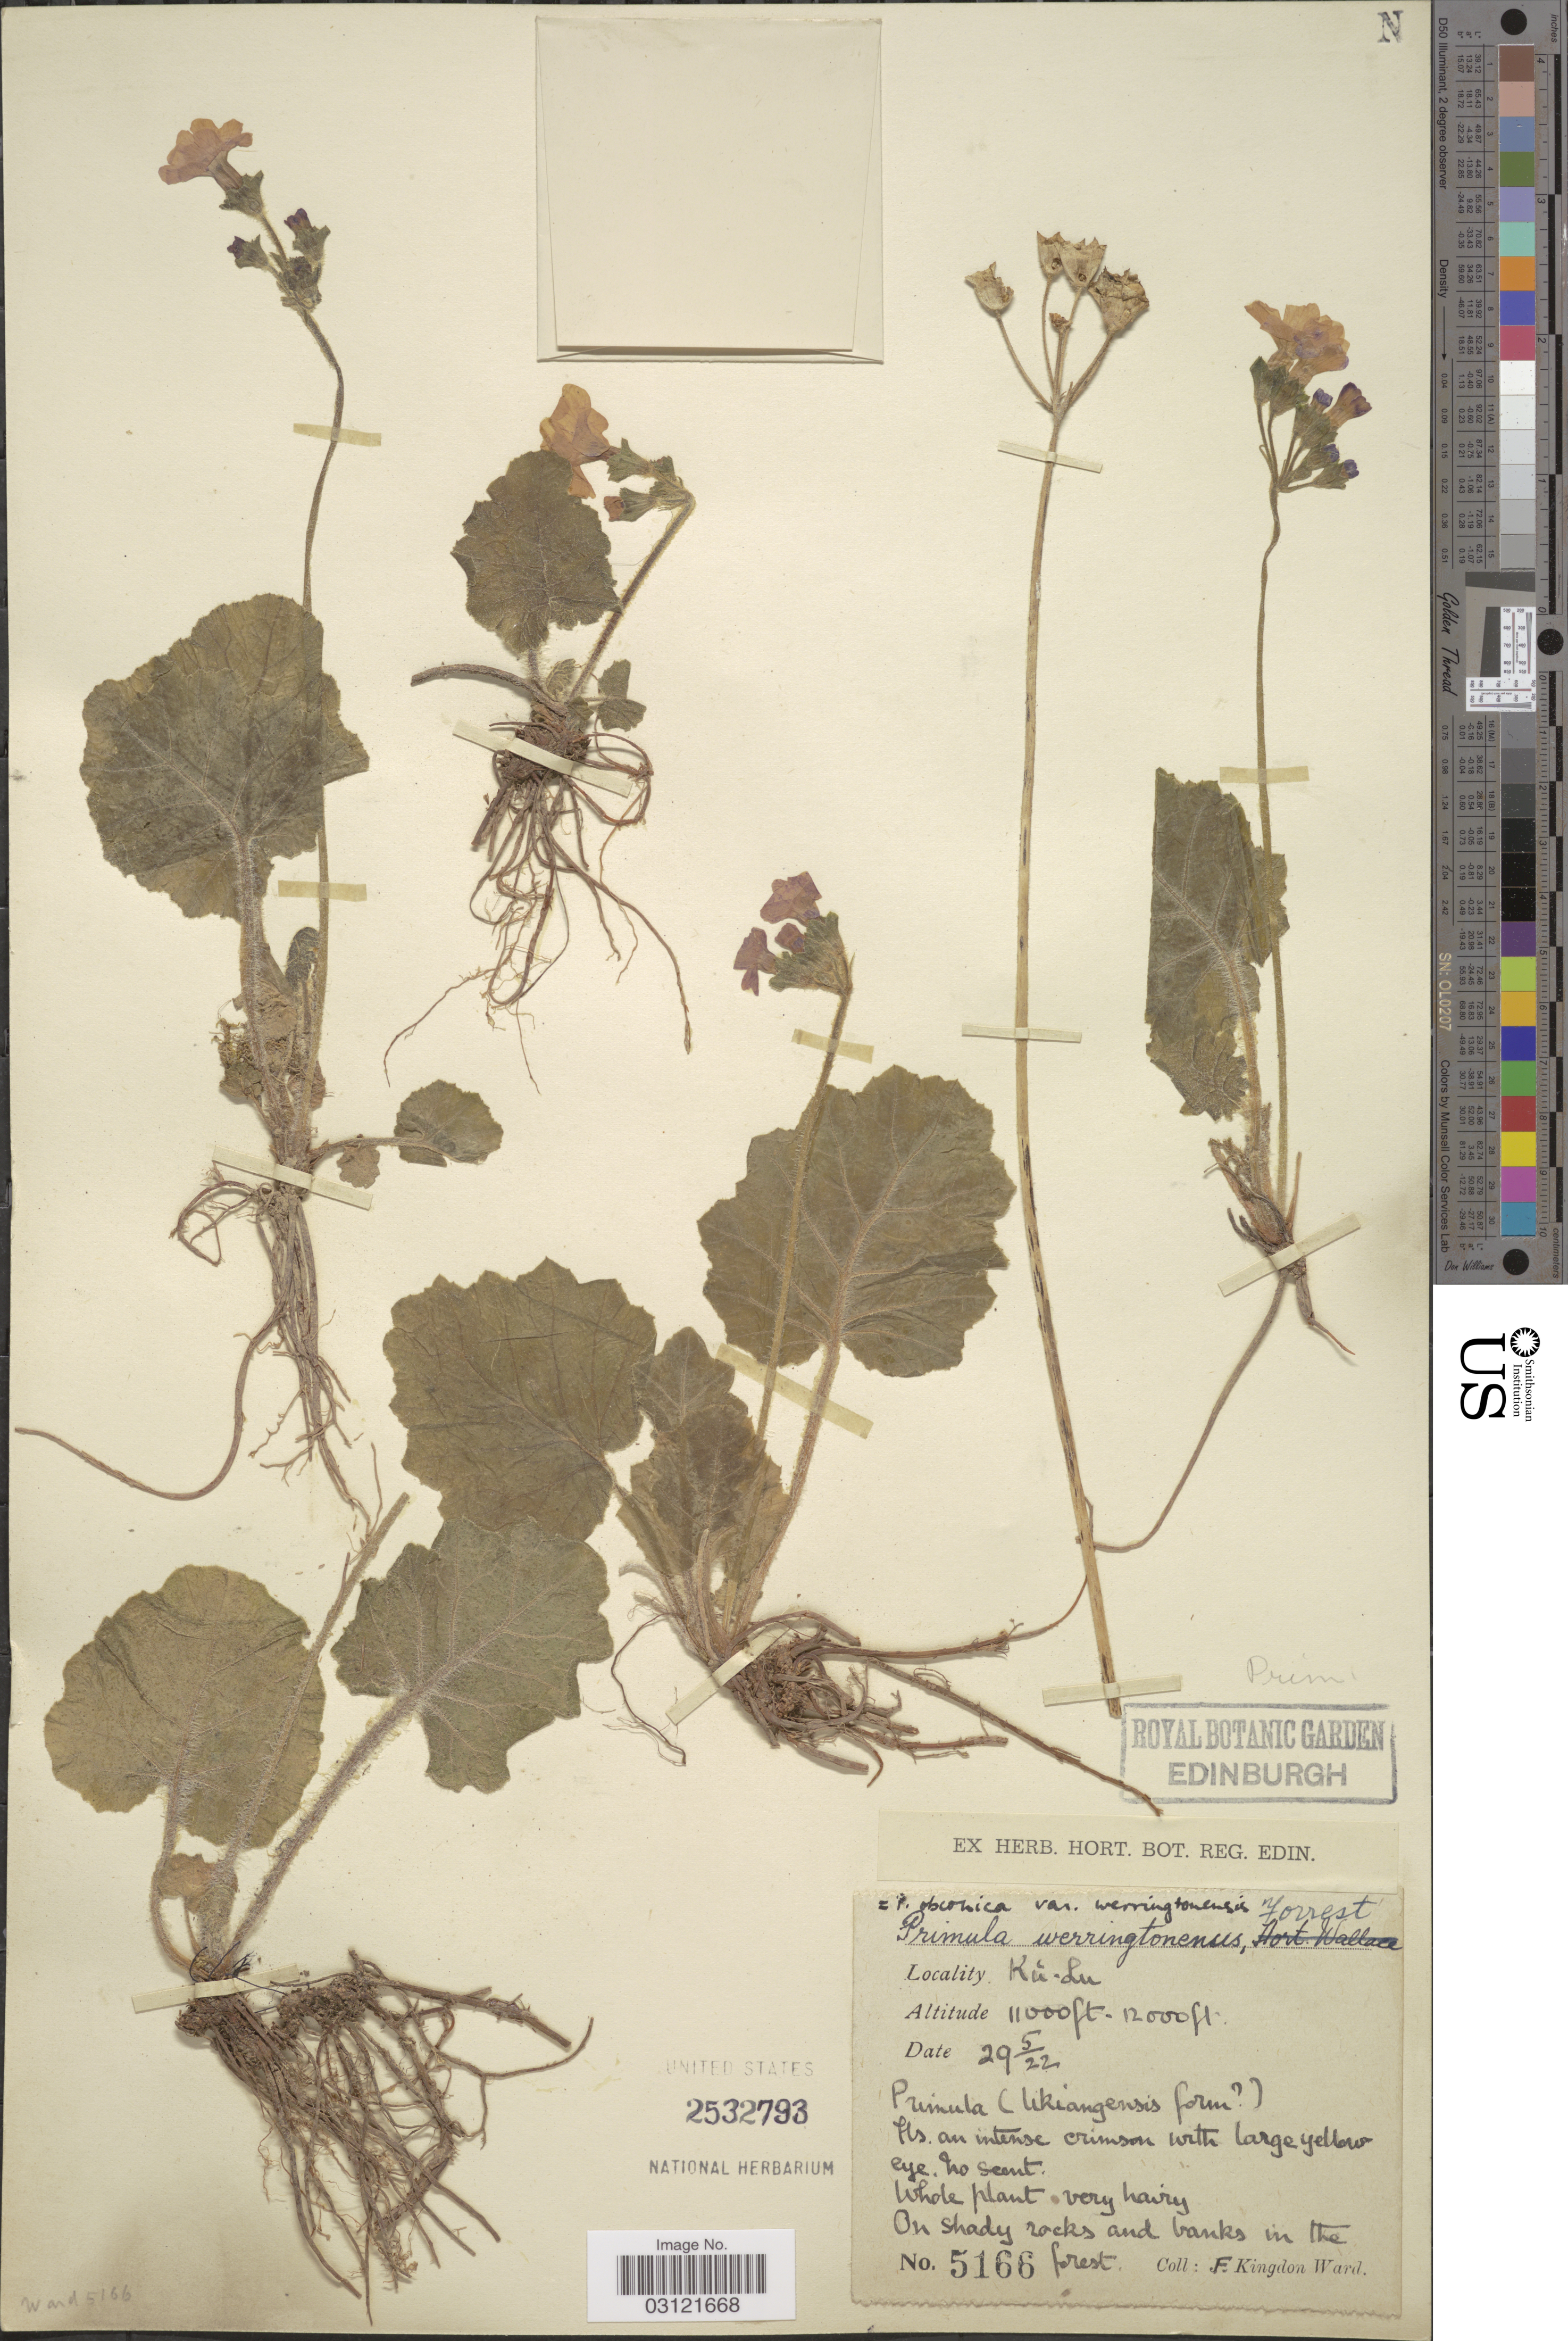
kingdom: Plantae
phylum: Tracheophyta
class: Magnoliopsida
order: Ericales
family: Primulaceae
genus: Primula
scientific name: Primula obconica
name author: Hance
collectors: F. Kingdon Ward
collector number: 5166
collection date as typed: Transcribed d/m/y: 29/5/22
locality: Kú-Lu.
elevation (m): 3353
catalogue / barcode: US 2532793